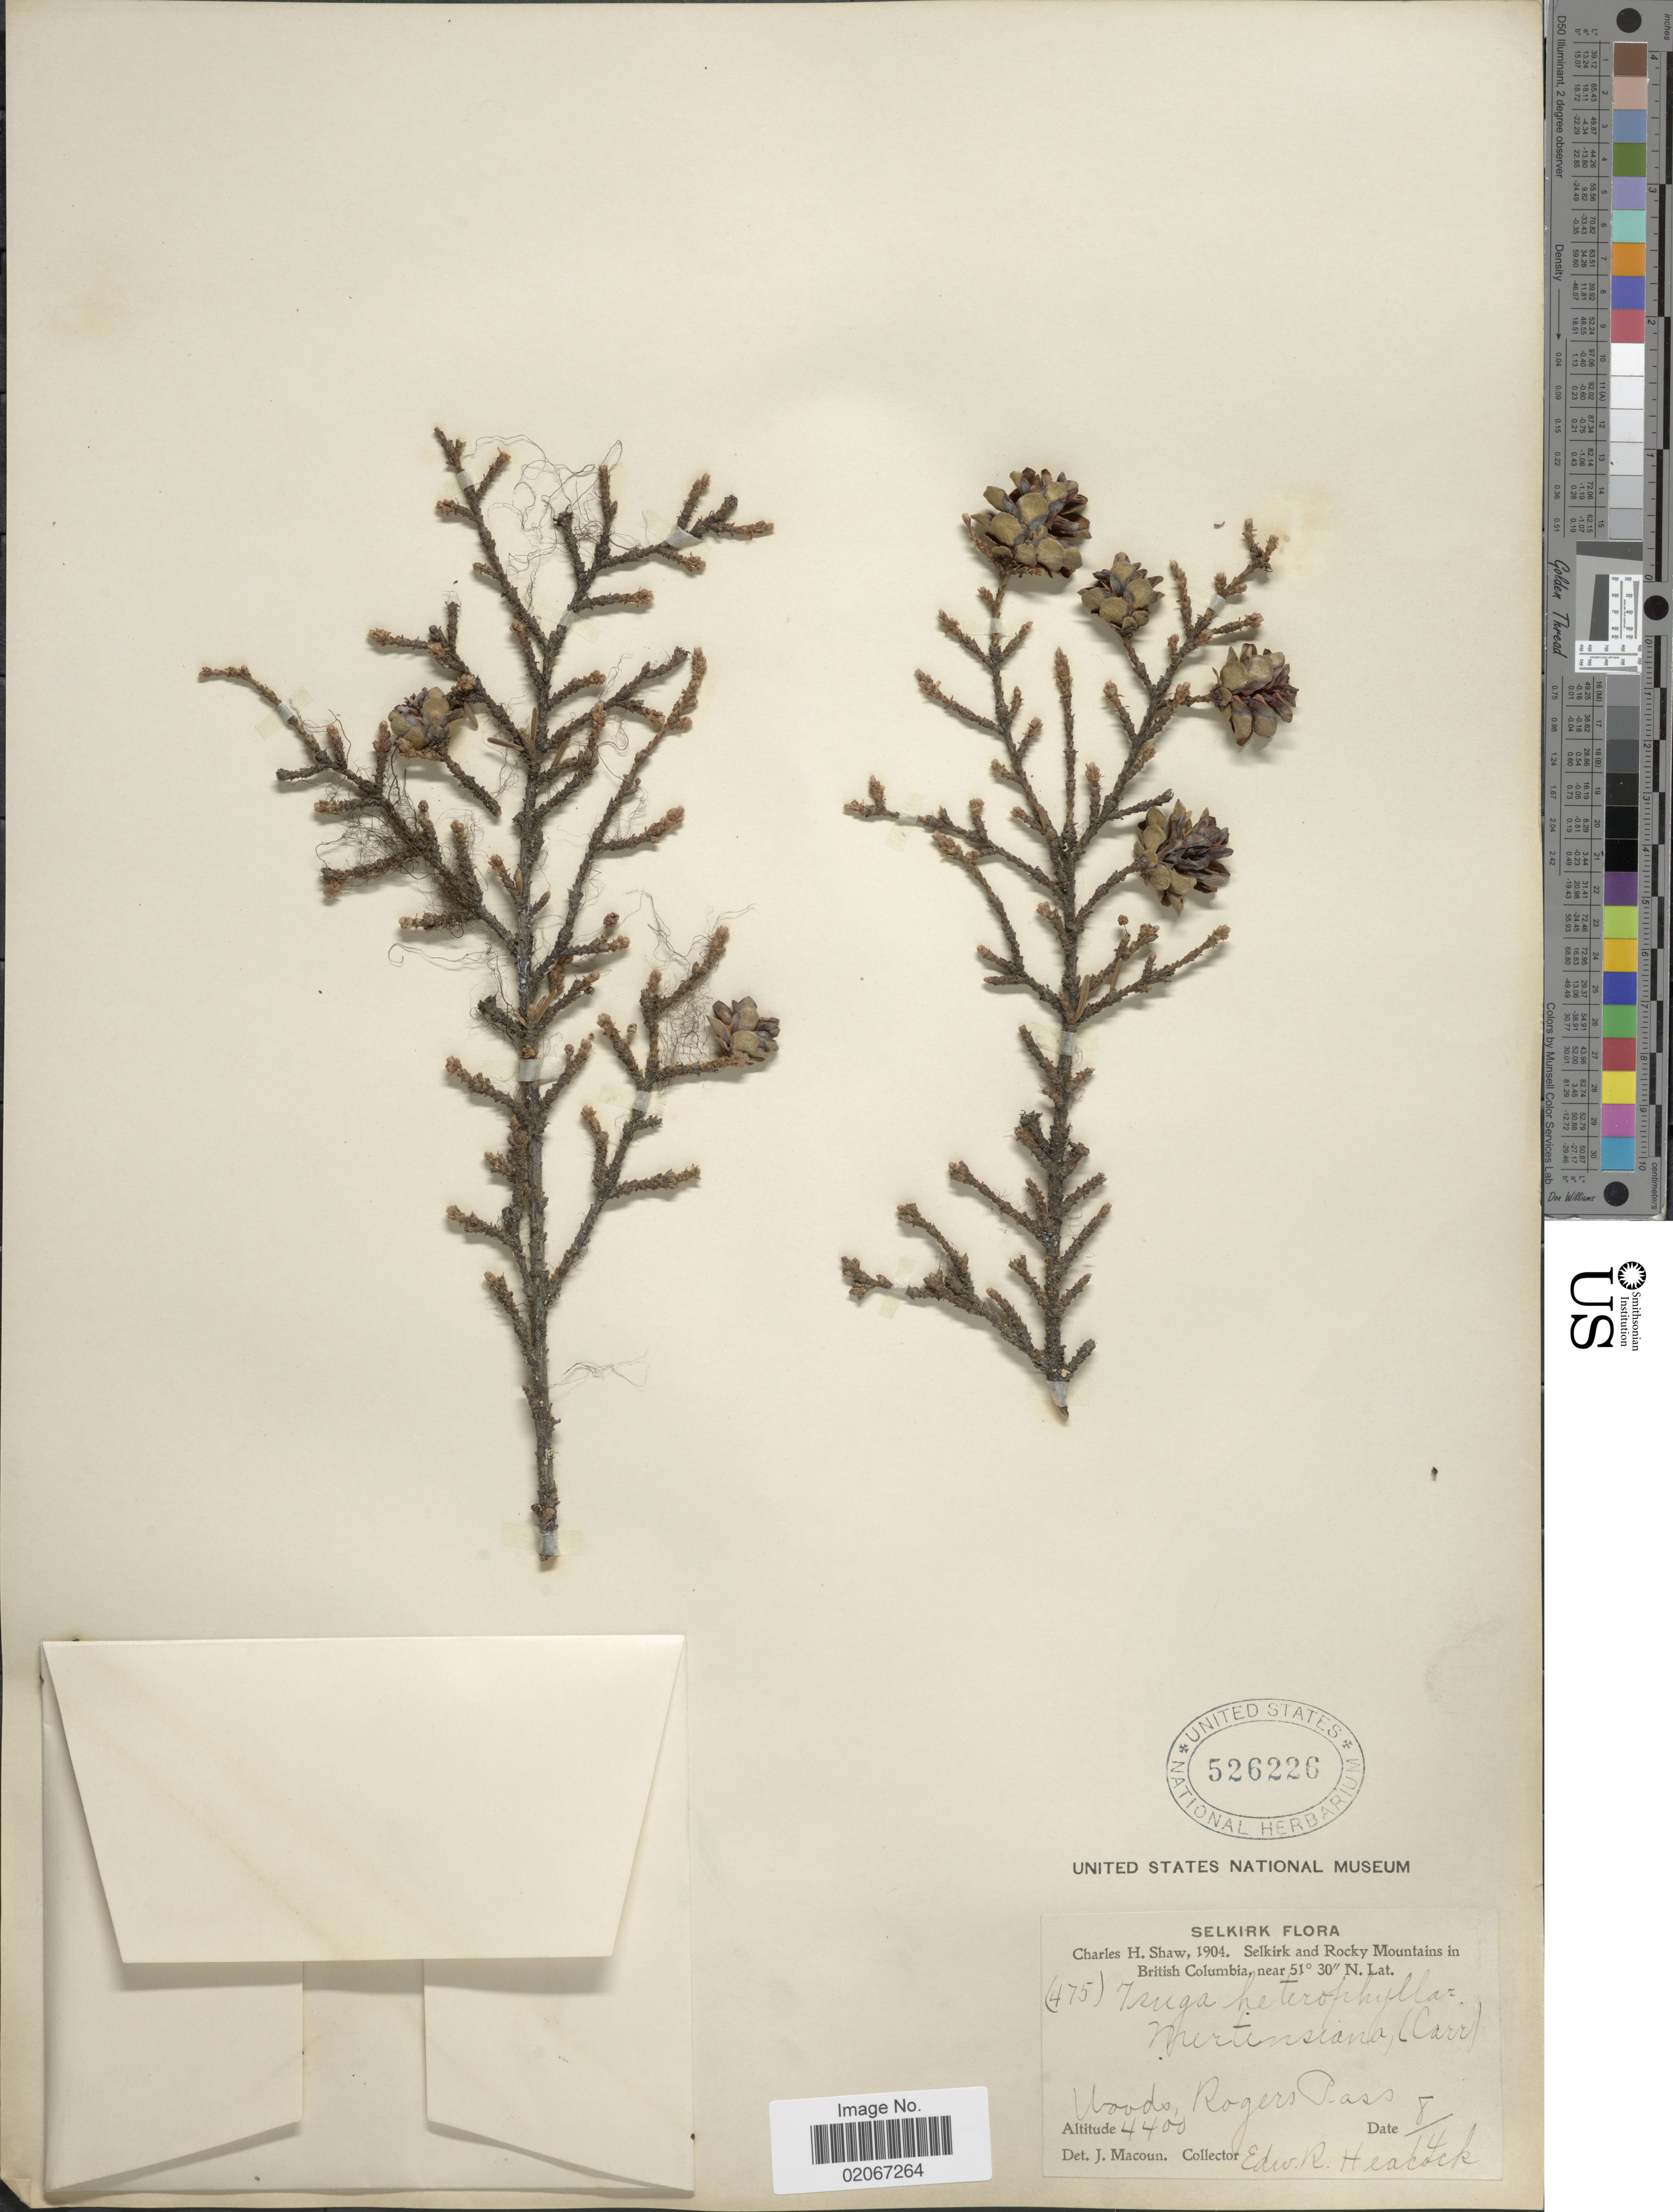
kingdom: Plantae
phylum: Tracheophyta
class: Pinopsida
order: Pinales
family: Pinaceae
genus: Tsuga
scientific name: Tsuga heterophylla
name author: (Raf.) Sarg.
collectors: E. Heacock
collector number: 475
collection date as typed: Transcribed d/m/y: /8/14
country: Canada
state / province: British Columbia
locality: Selkirk and Rocky Mountains in British Columbia. Woods, Rogers Pass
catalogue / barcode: US 526226